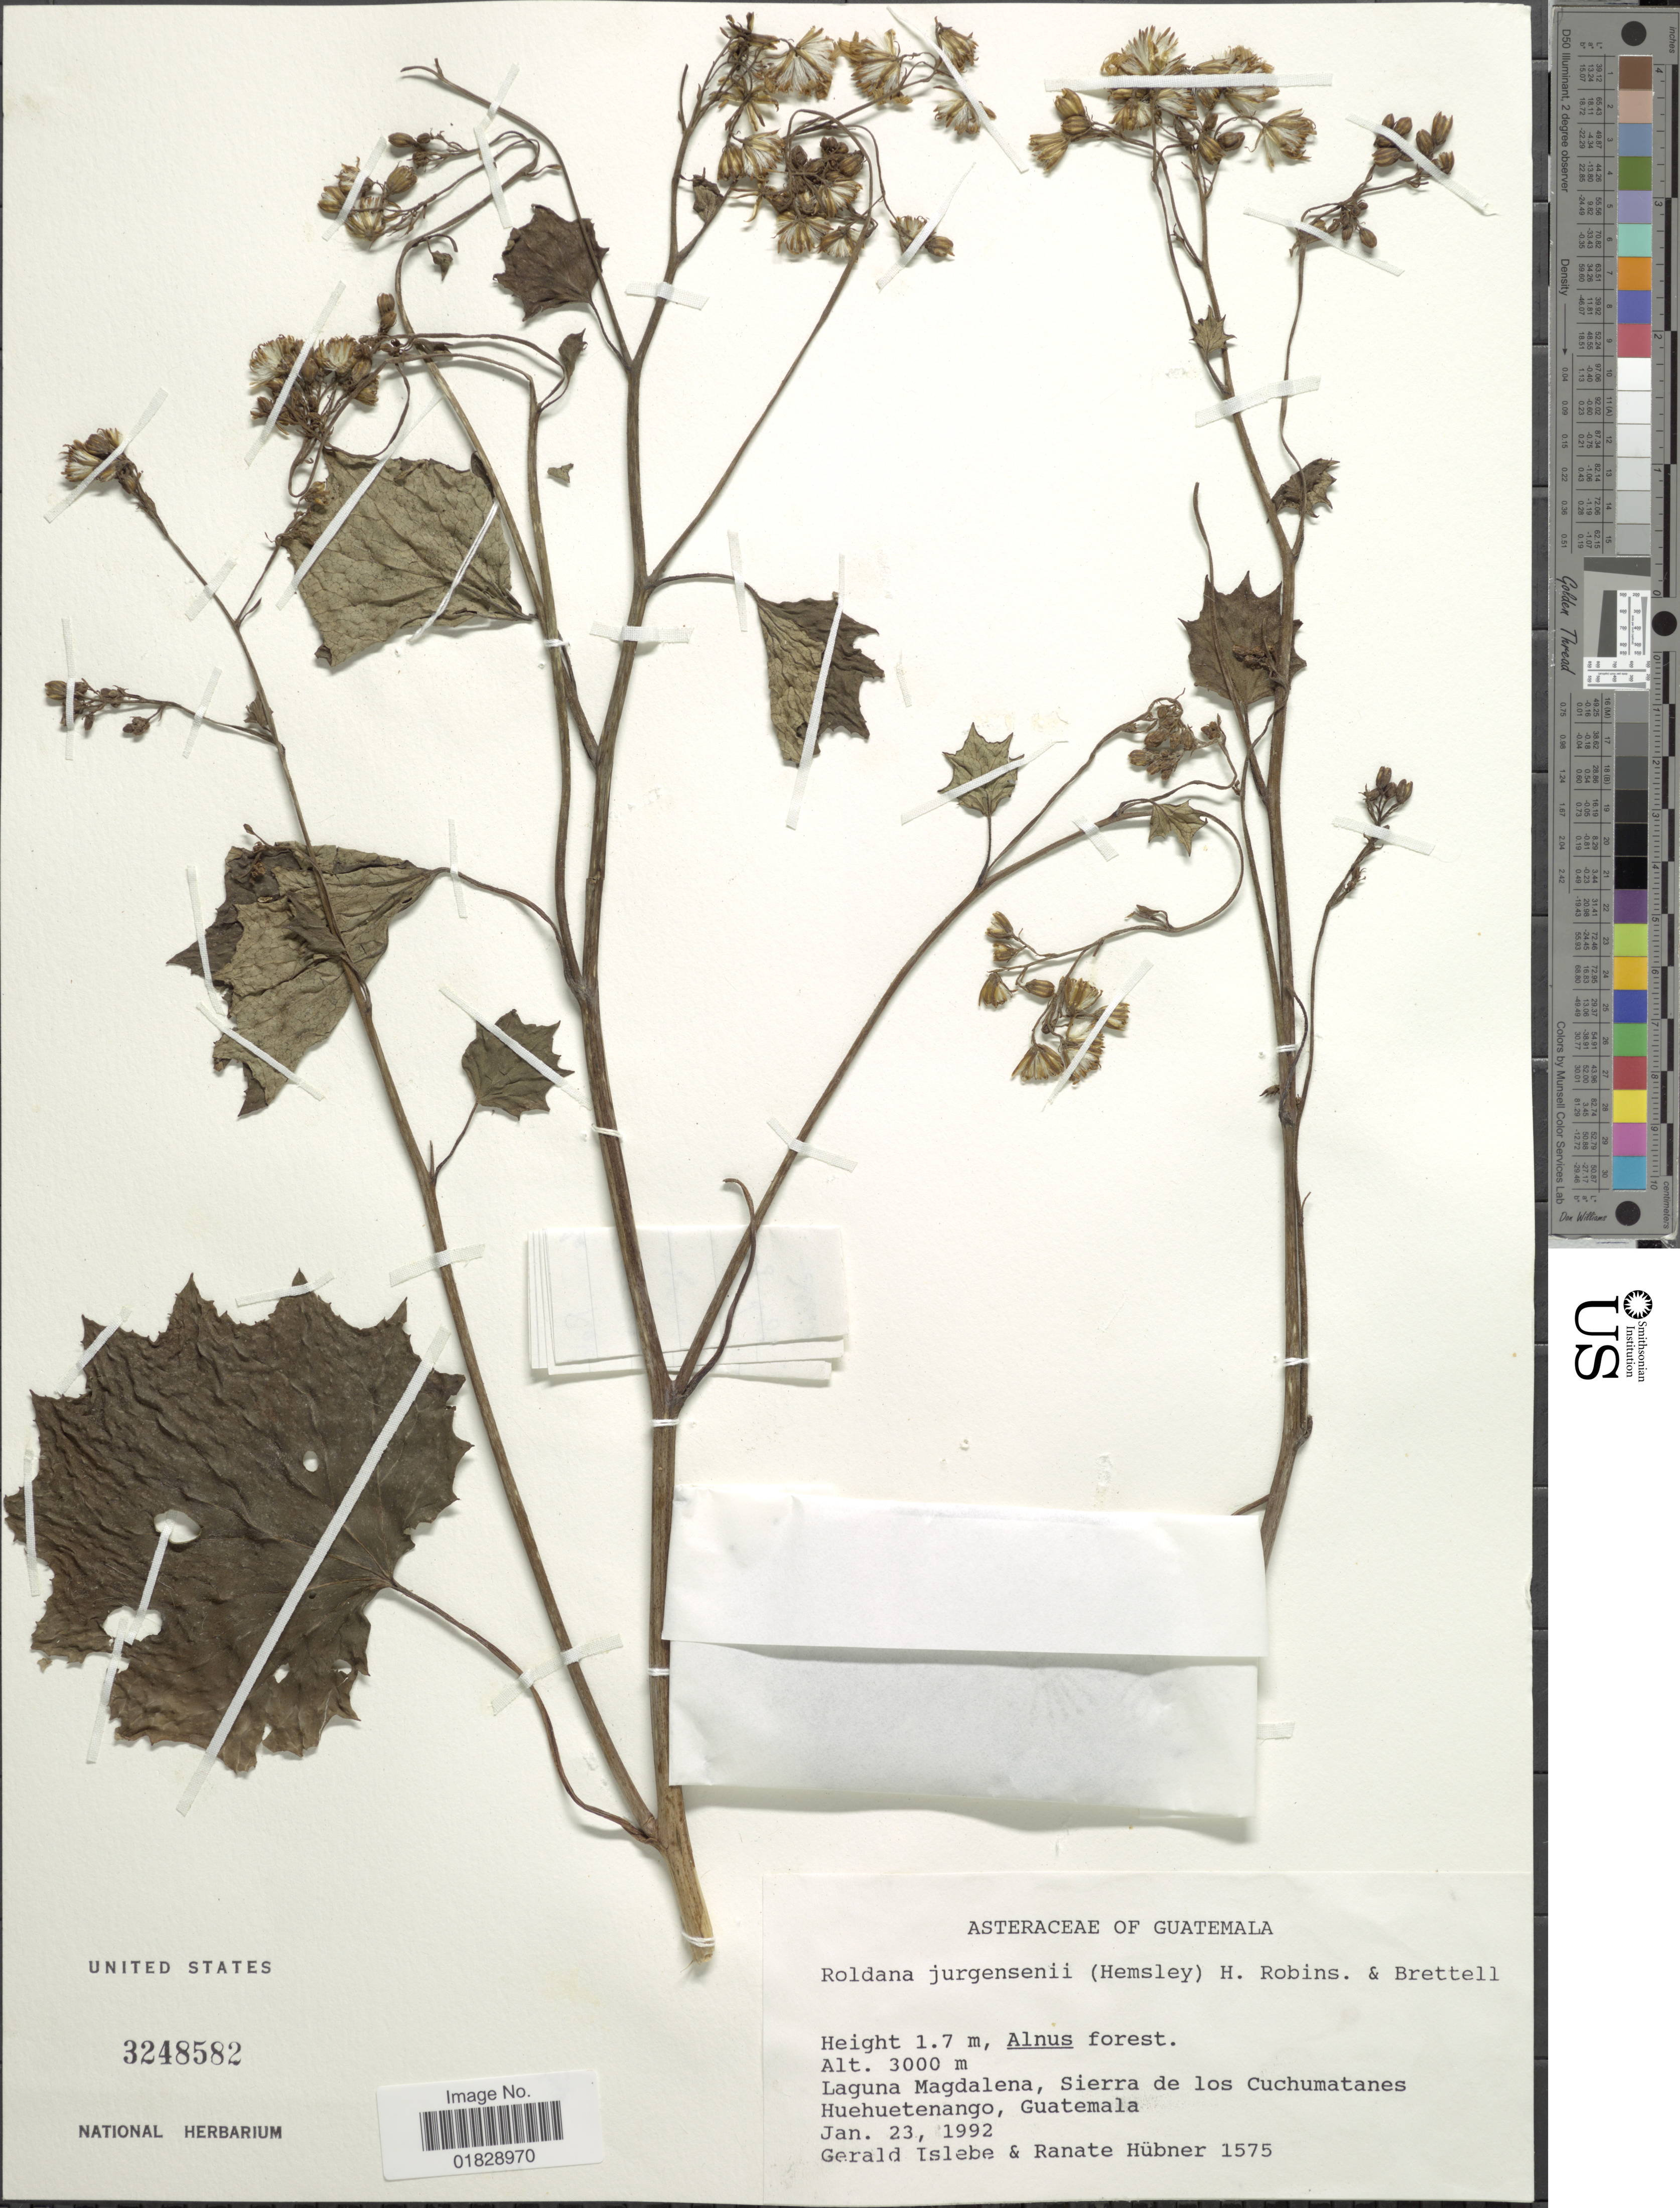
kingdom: Plantae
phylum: Tracheophyta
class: Magnoliopsida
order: Asterales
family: Asteraceae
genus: Roldana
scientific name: Roldana jurgensenii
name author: (Hemsl.) H. Rob. & Brettell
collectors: G. Islebe & R. Hubner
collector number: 1575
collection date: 1992-01-23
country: Guatemala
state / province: Huehuetenango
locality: Laguna Magdalena, Sierra de los Cuchumatanes. Huehuetenango, Guatemala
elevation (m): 3000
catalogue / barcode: US 3248582